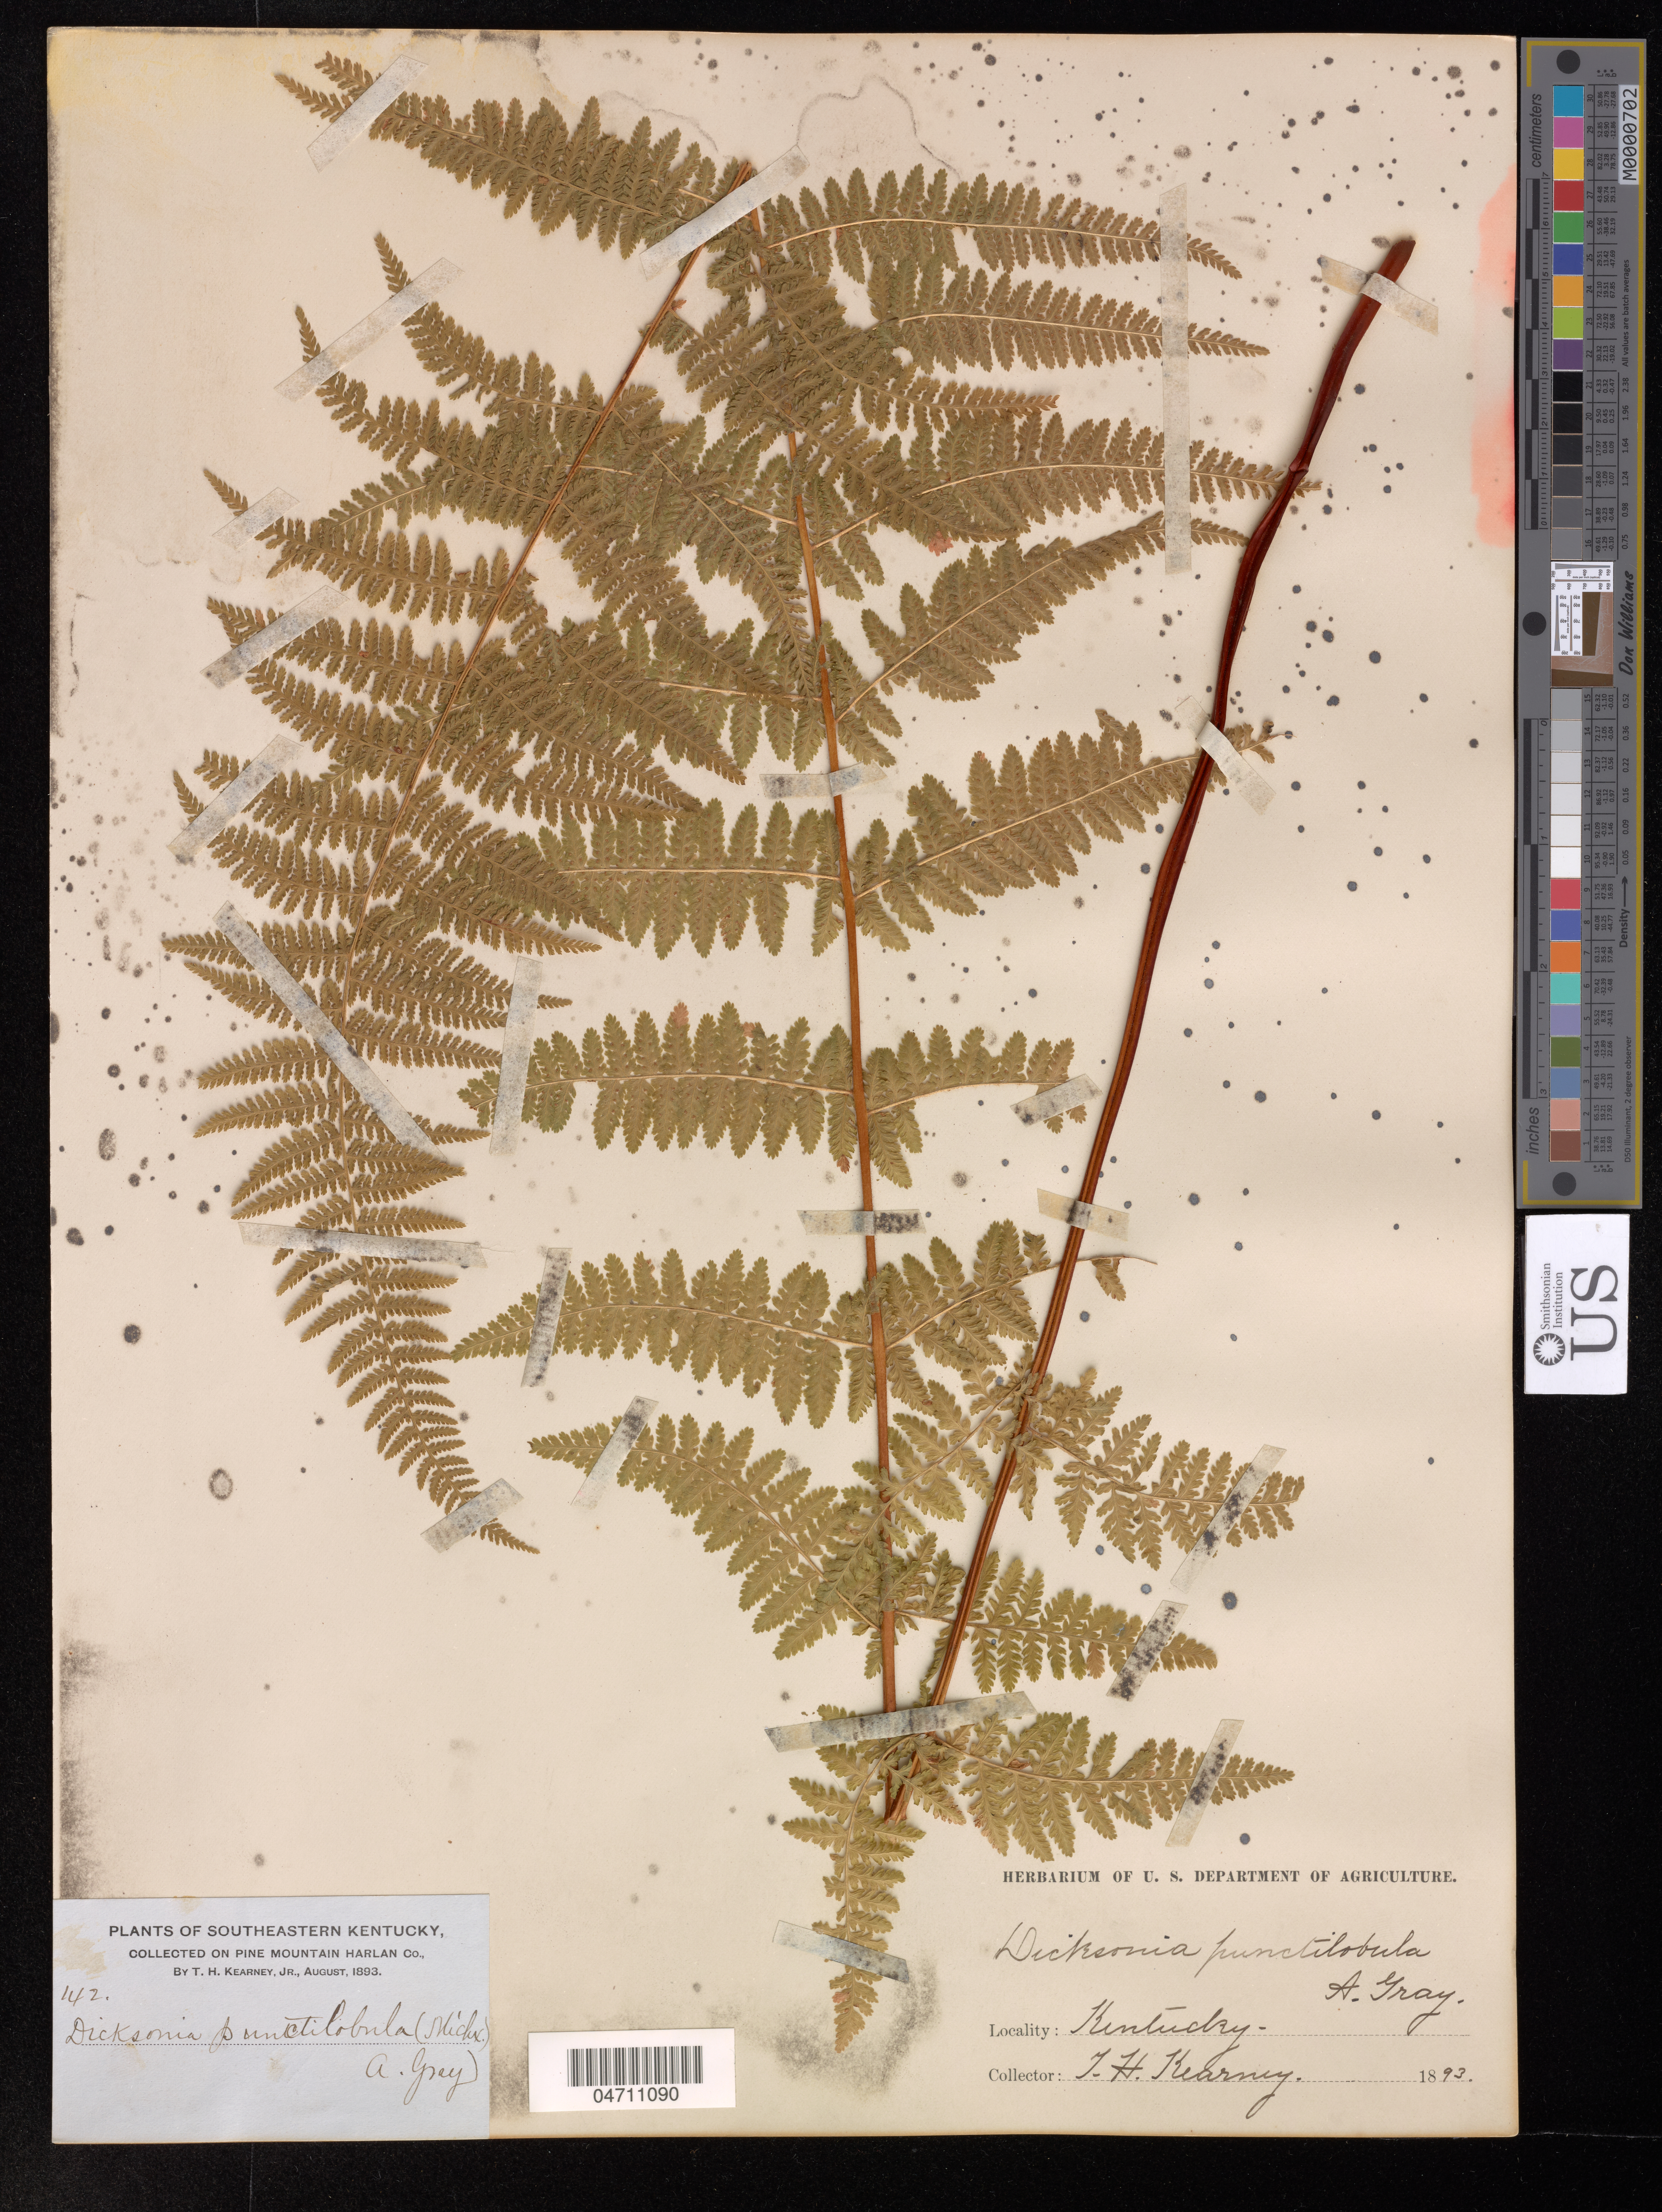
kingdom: Plantae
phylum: Tracheophyta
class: Polypodiopsida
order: Cyatheales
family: Dicksoniaceae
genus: Dicksonia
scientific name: Dicksonia punctilobula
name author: (Michx.) A. Gray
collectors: T. Kearney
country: United States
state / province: Kentucky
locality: Southeastern Kentucky. Pine Mountain Harlan Co.